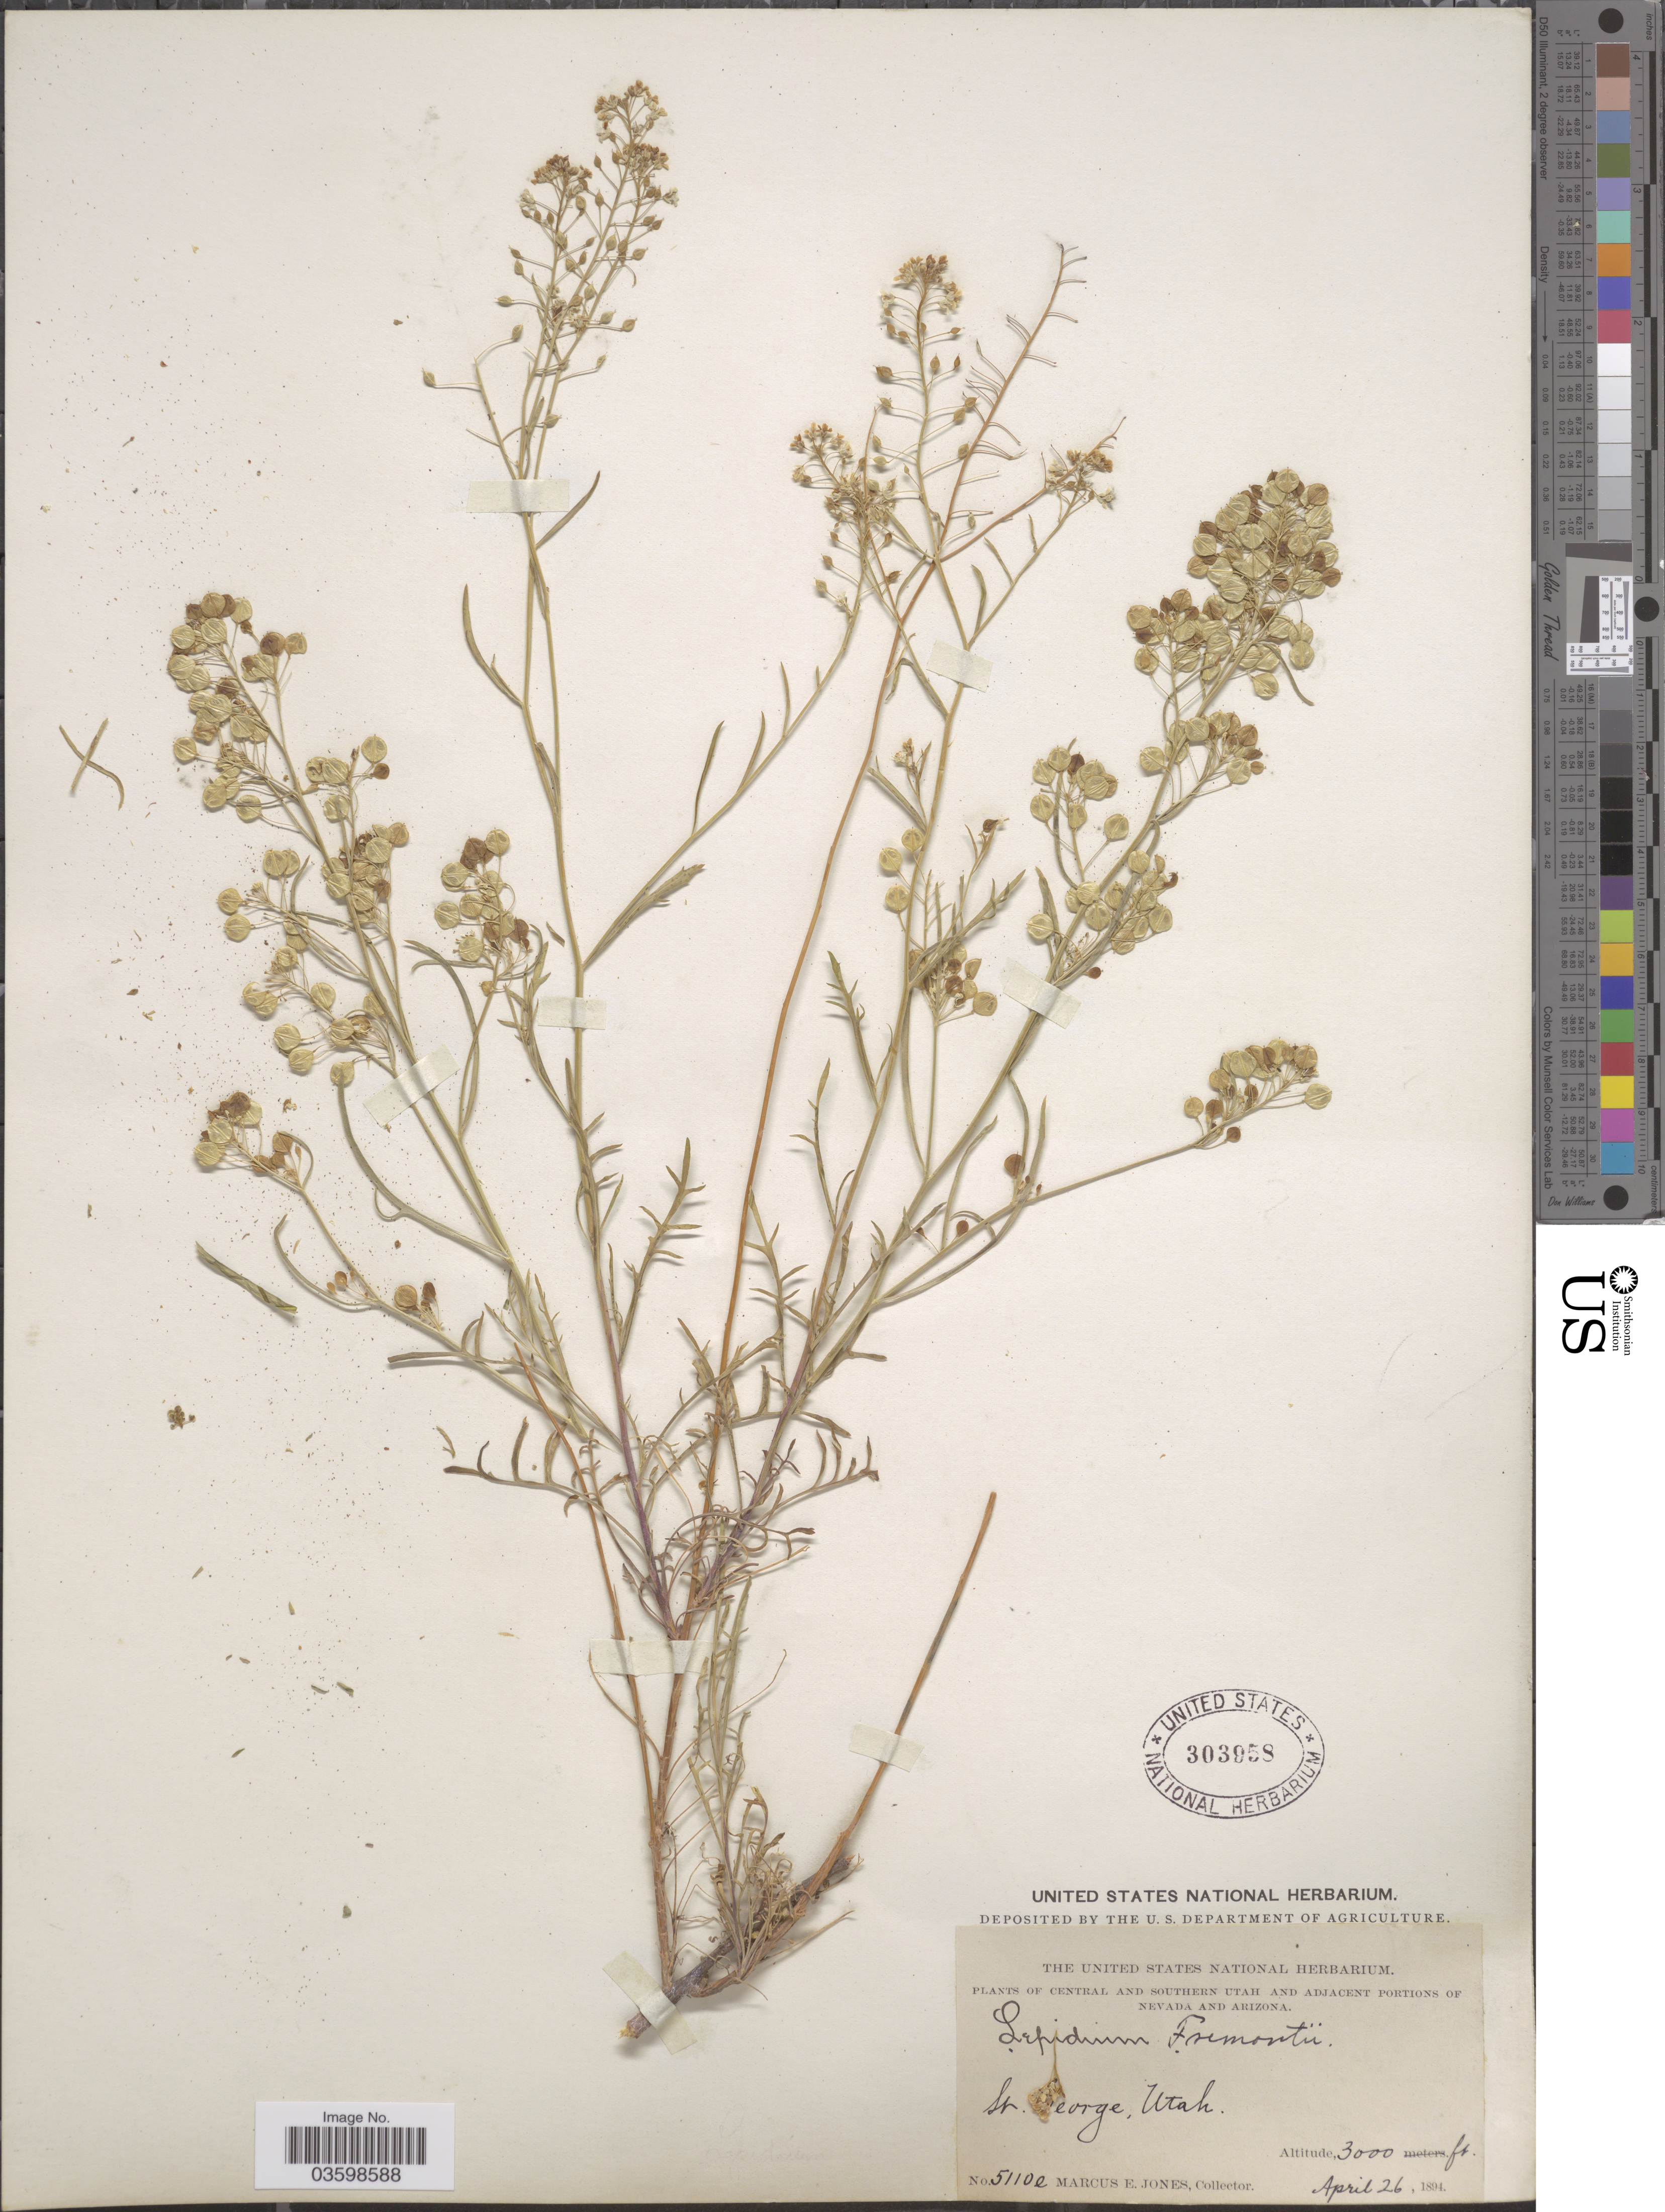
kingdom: Plantae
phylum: Tracheophyta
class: Magnoliopsida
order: Brassicales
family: Brassicaceae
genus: Lepidium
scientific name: Lepidium fremontii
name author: S. Watson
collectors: M. E. Jones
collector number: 5110e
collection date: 1894-04-26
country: United States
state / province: Utah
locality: Central and Southern Utah. St. George.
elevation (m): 914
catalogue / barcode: US 303958